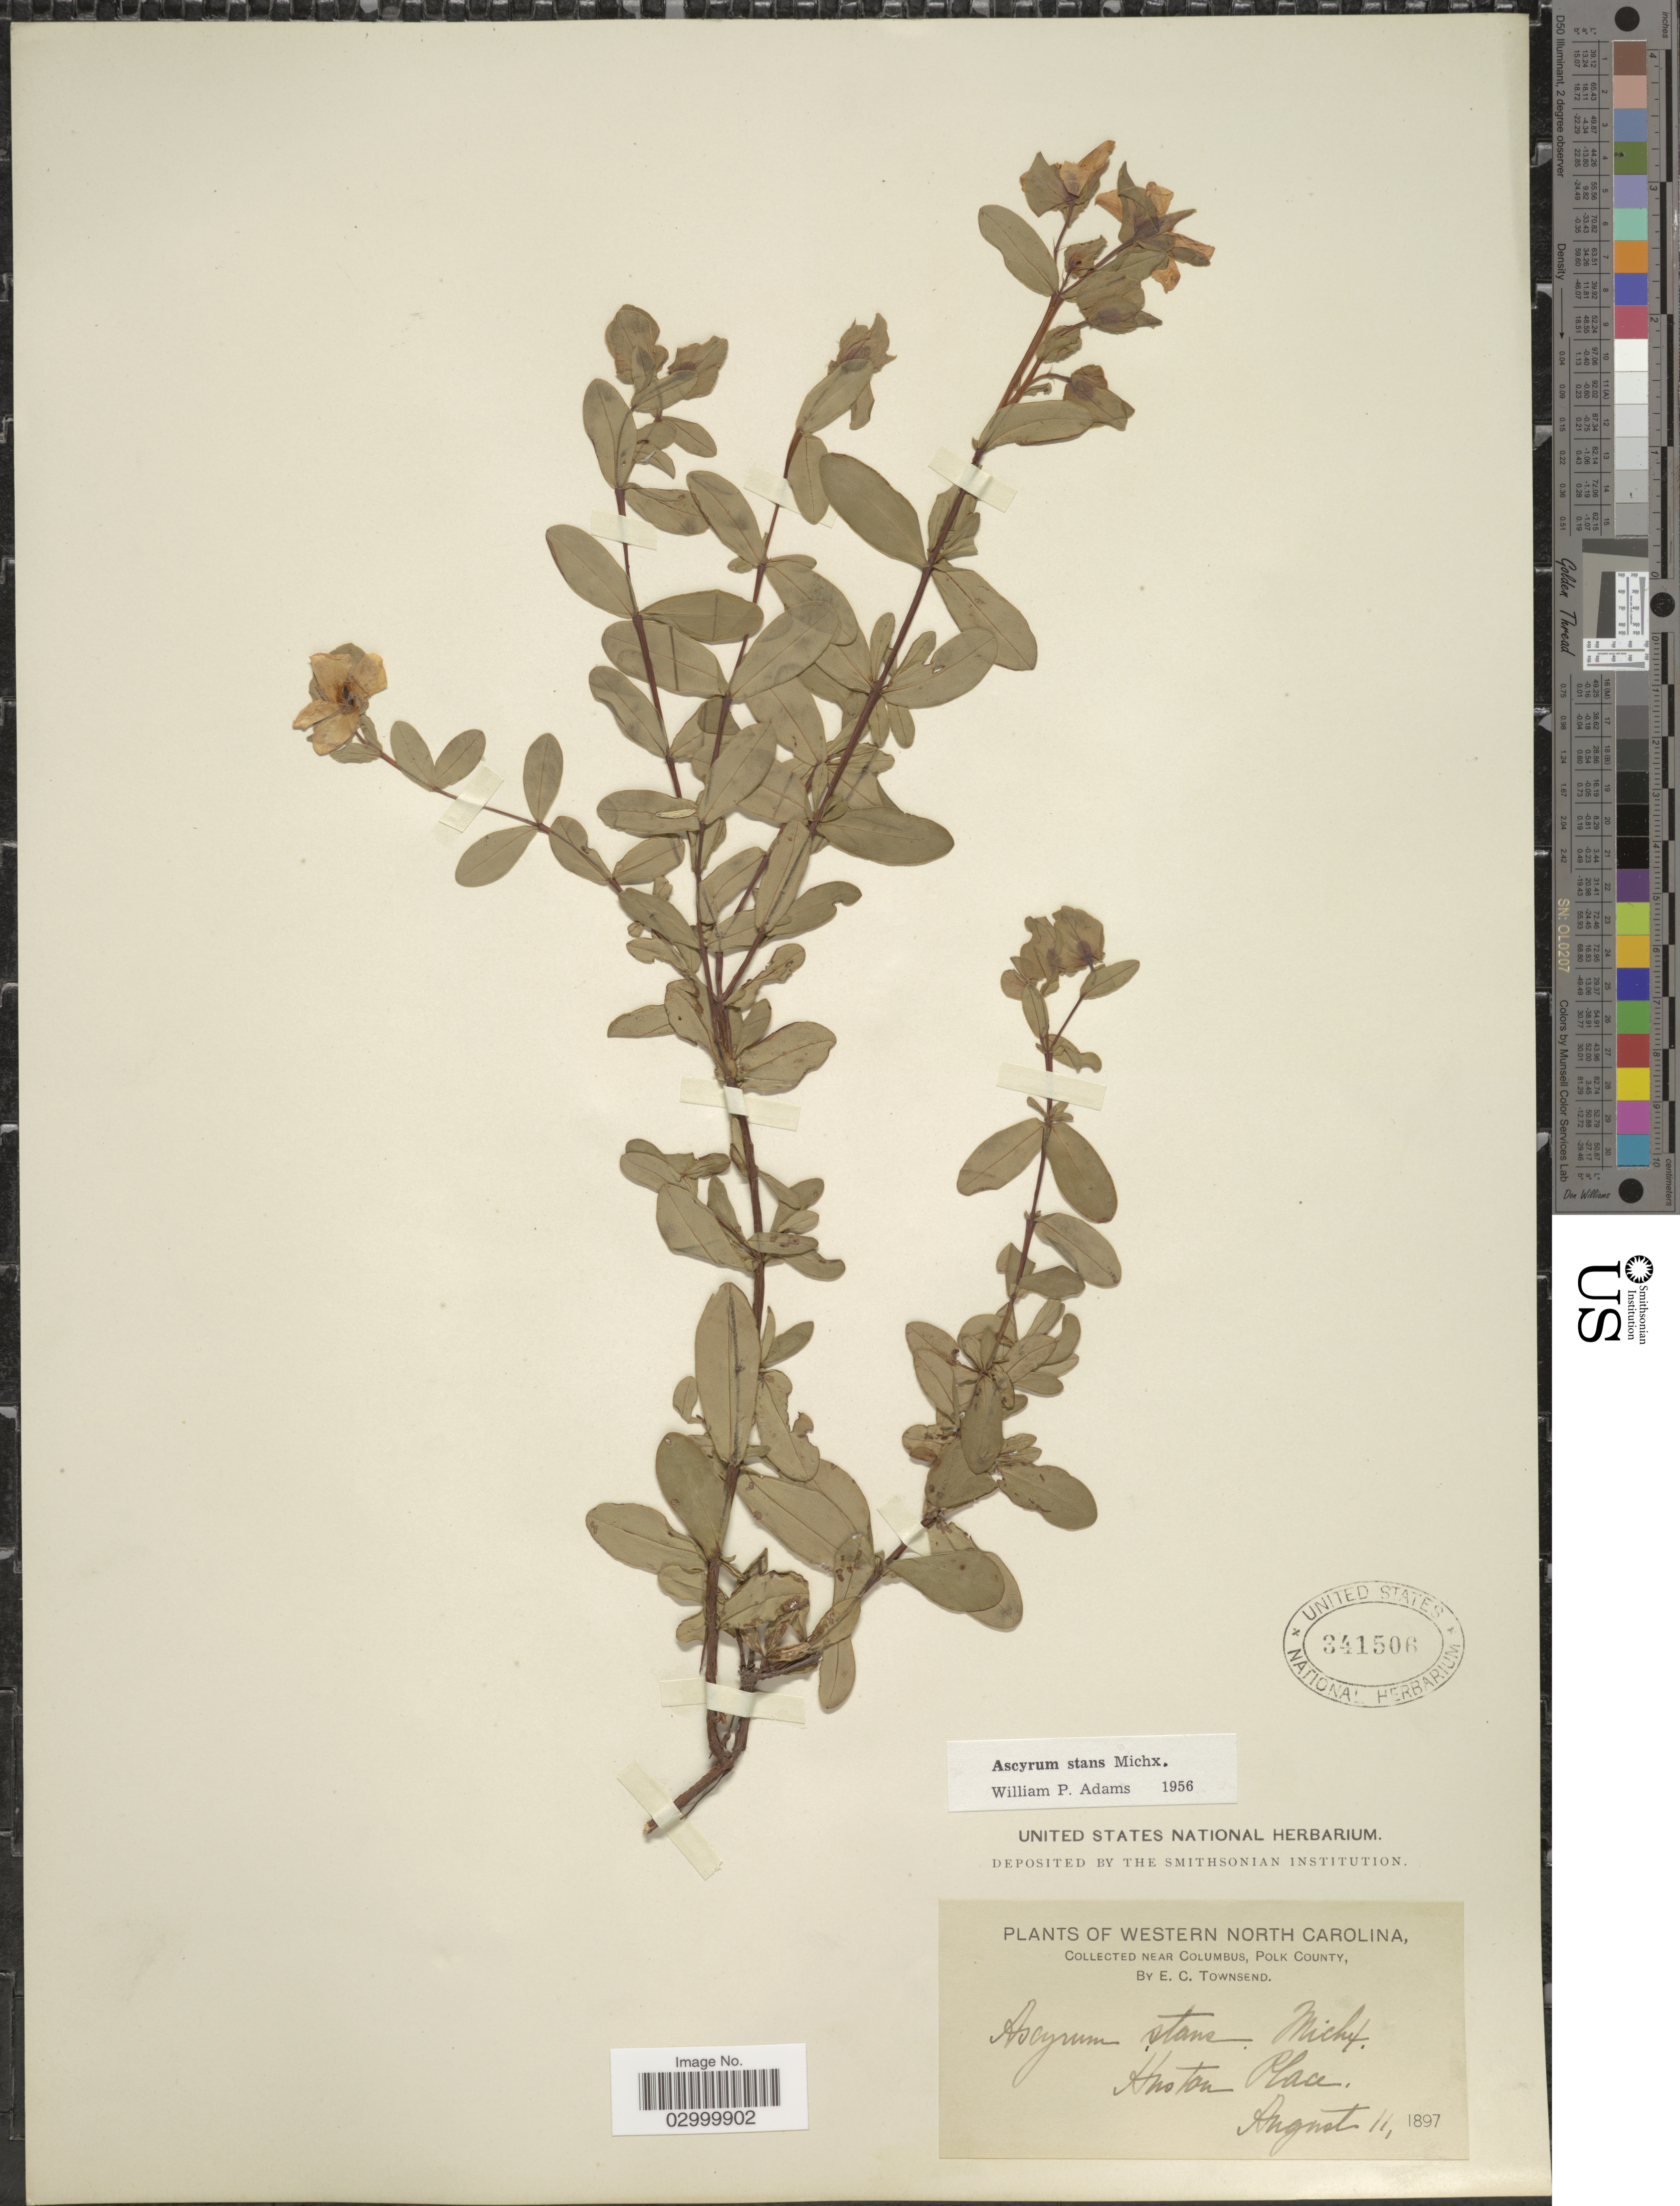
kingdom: Plantae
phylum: Tracheophyta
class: Magnoliopsida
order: Malpighiales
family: Hypericaceae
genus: Hypericum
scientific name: Hypericum crux-andreae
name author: (L.) Crantz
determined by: Strong, Mark T., (BOT), Smithsonian Institution - National Museum of Natural History (UNITED STATES)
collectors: E. C. Townsend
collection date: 1897-08-11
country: United States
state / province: North Carolina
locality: Western North Carolina. Near Columbus, Polk County. Huston Place.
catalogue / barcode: US 341506